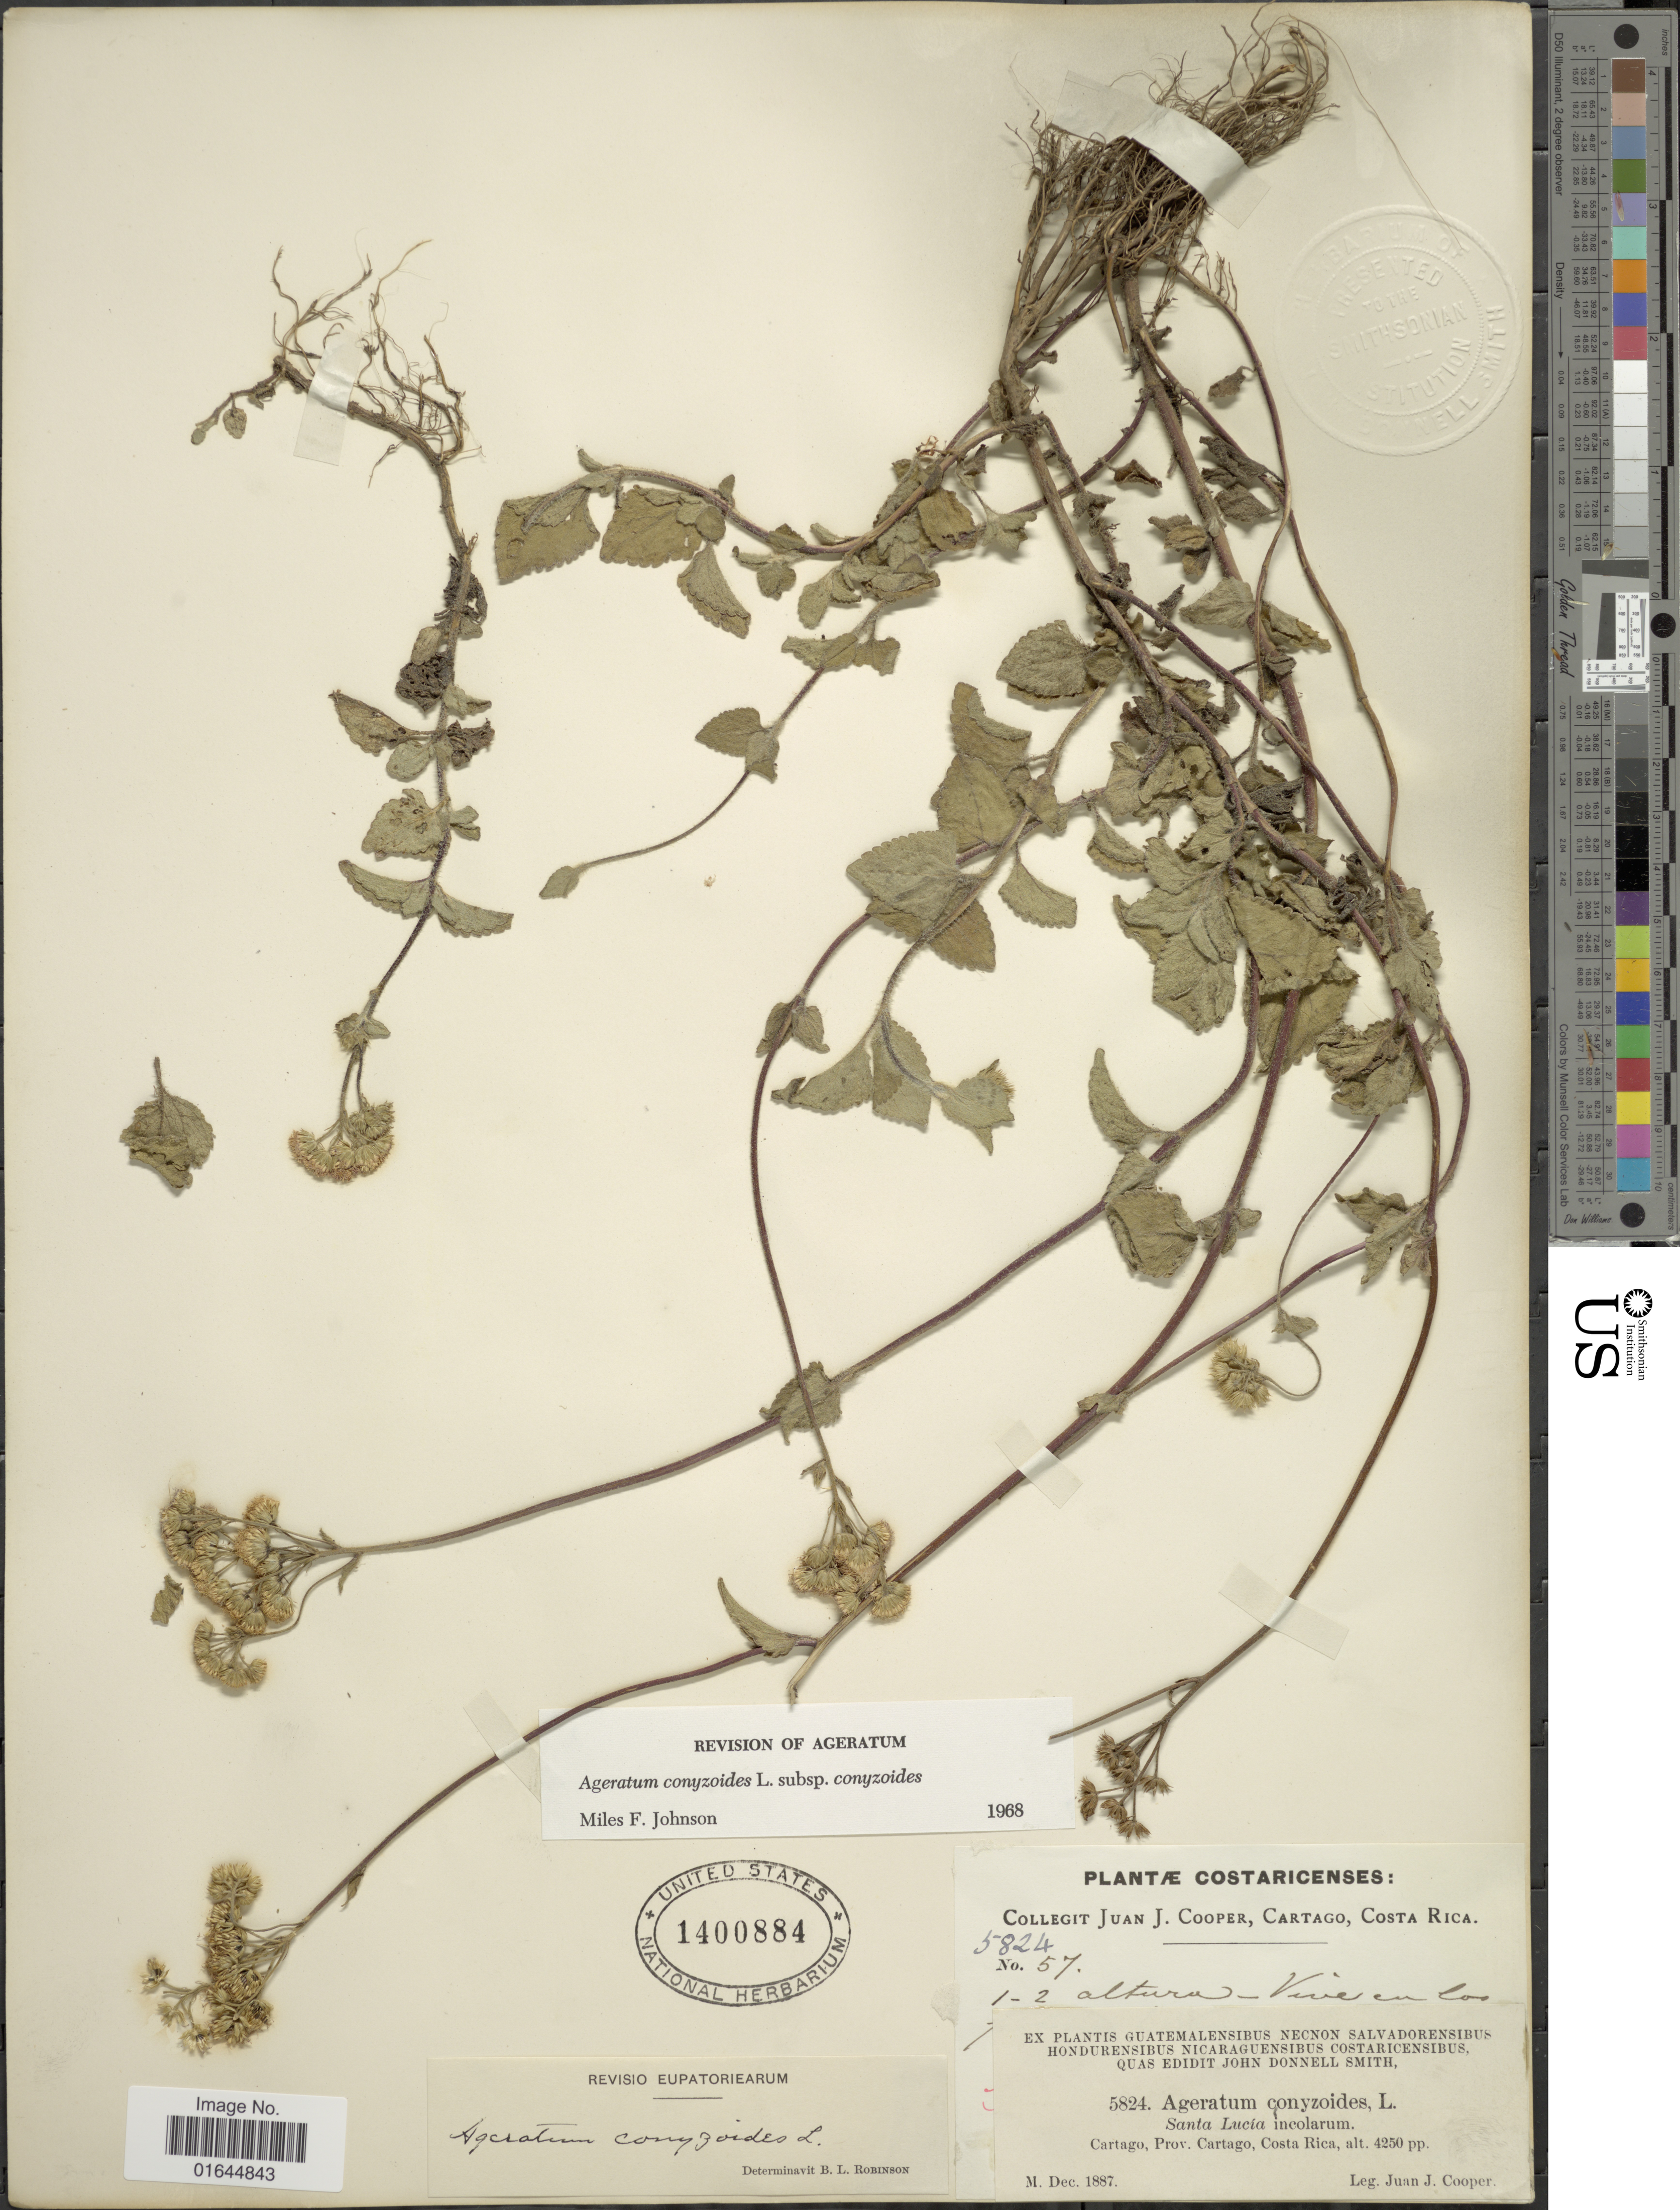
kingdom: Plantae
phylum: Tracheophyta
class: Magnoliopsida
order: Asterales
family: Asteraceae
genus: Ageratum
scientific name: Ageratum houstonianum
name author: Mill.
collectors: J. J. Cooper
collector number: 5824/57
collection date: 1887-12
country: Costa Rica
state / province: Cartago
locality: Costaricense, Cartago, Costa Rica, Prov. Cartago.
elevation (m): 1295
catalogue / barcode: US 1400884